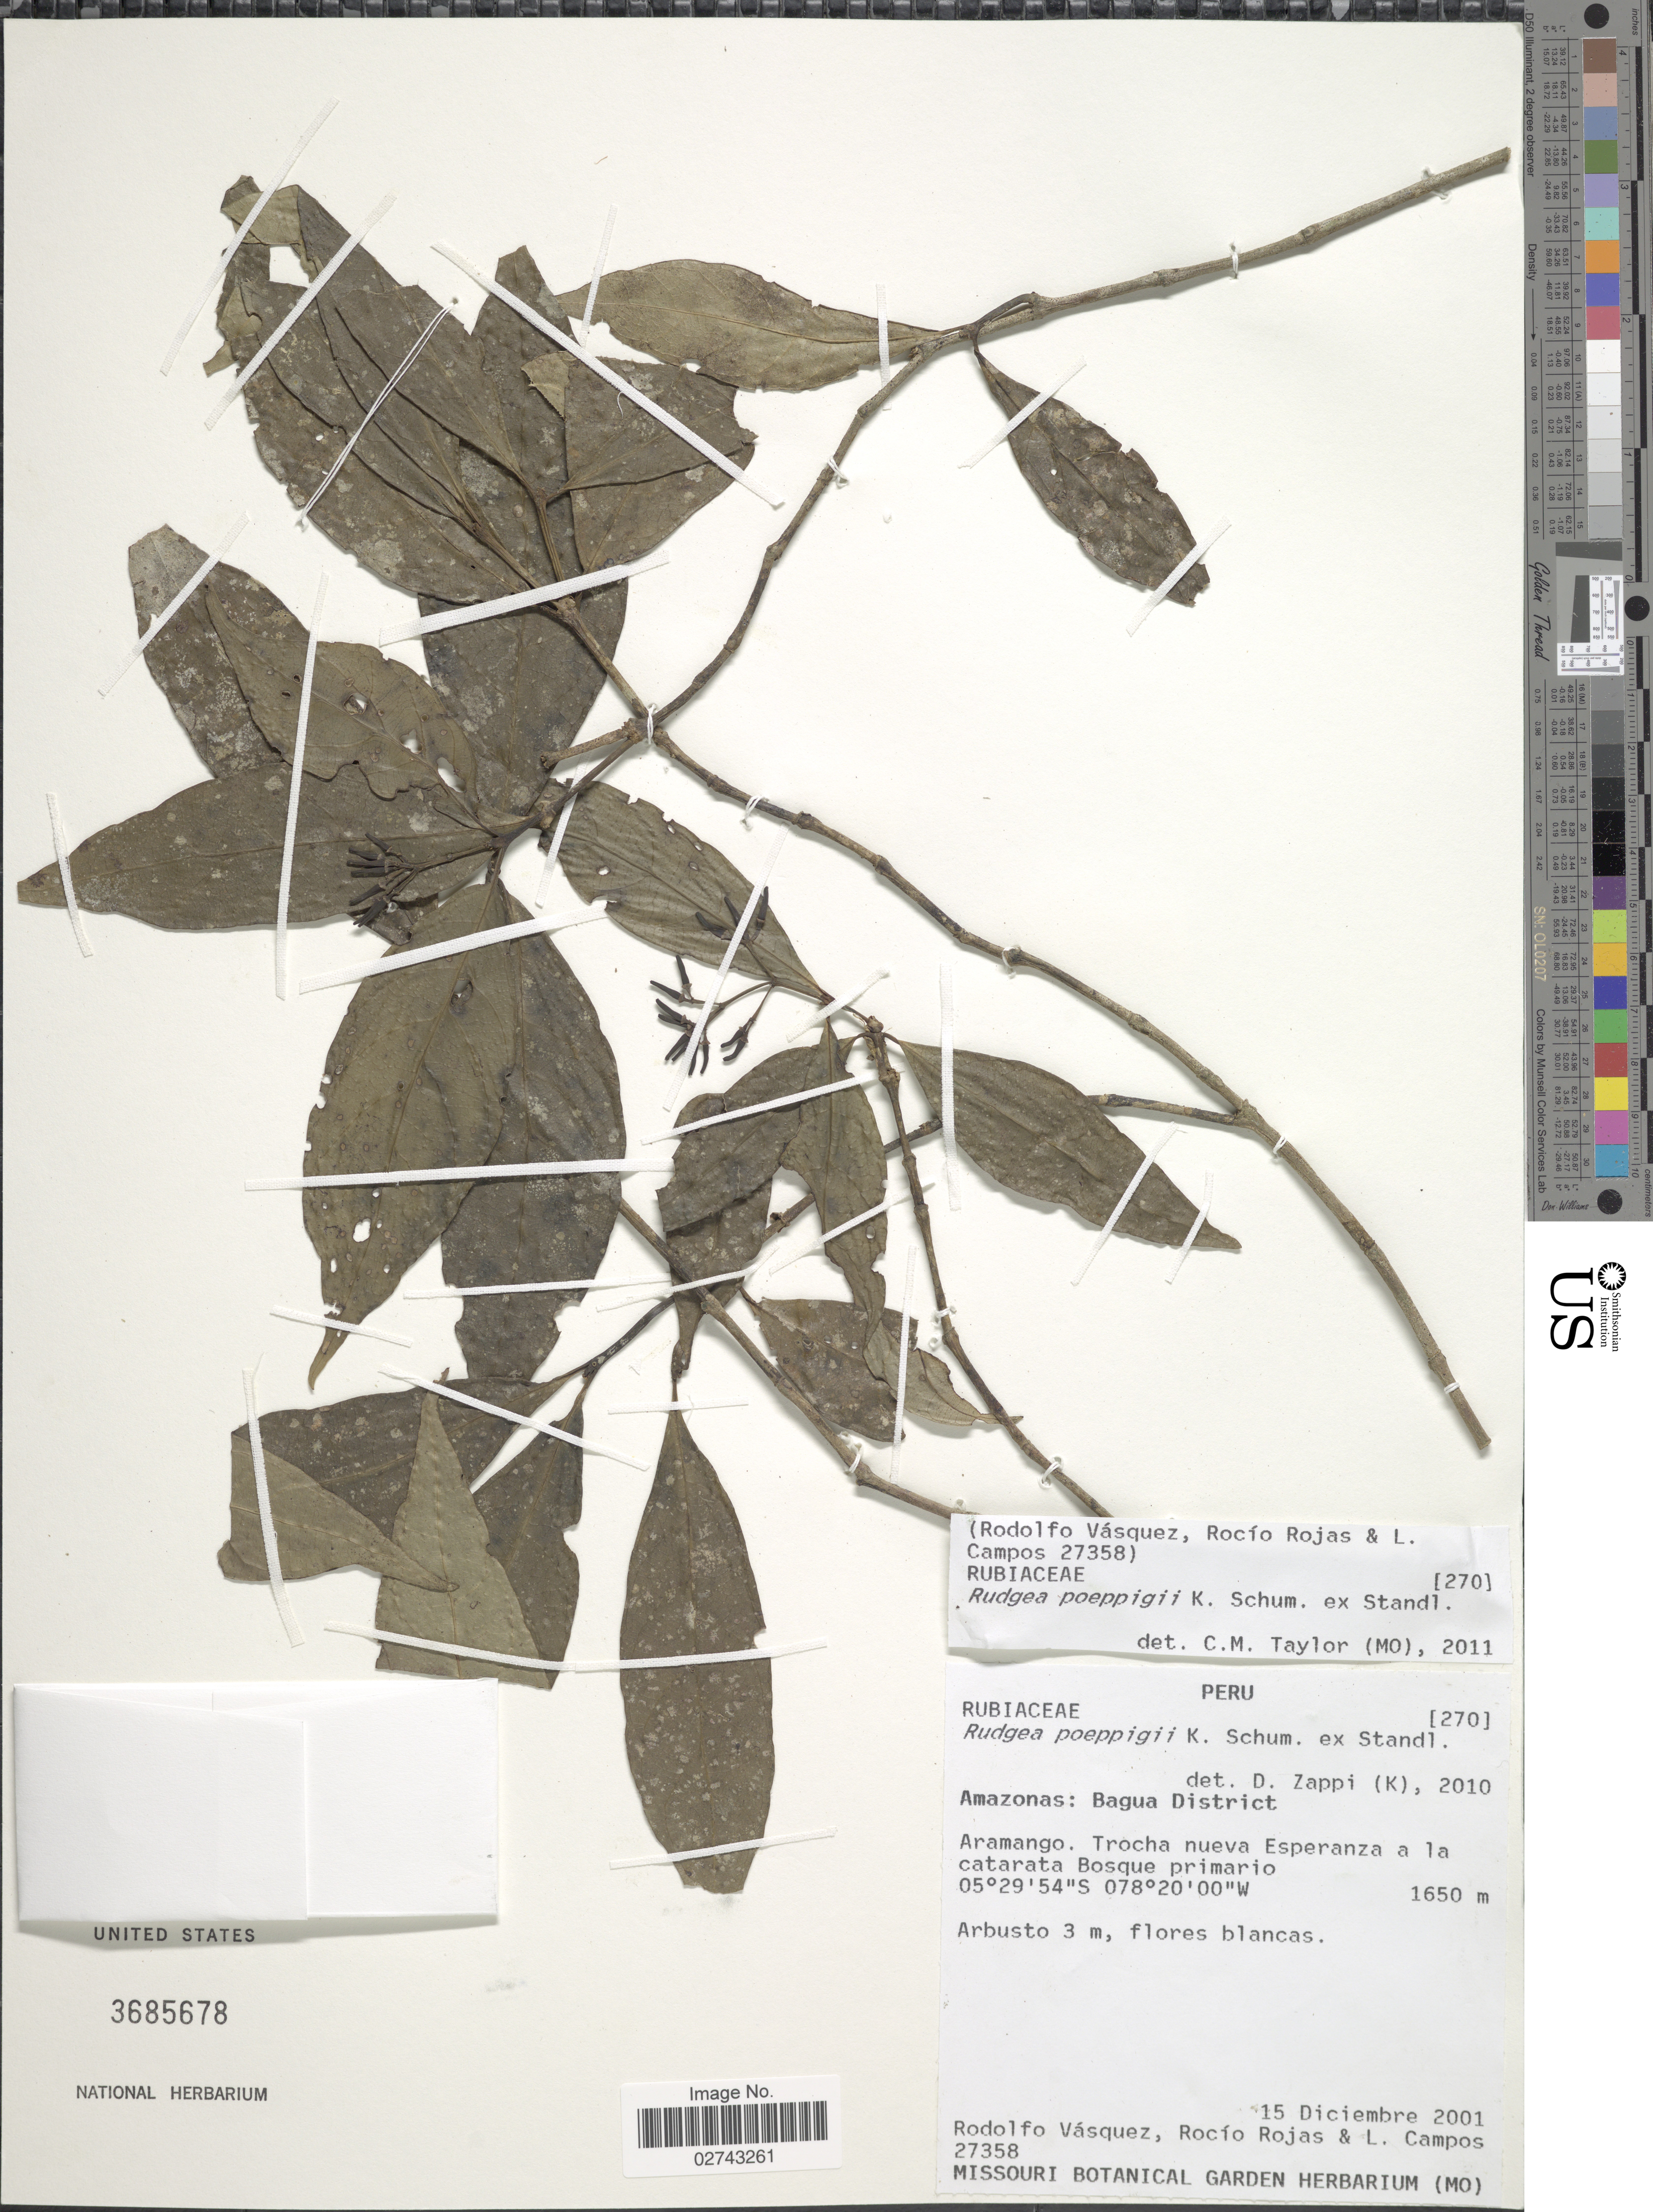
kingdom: Plantae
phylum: Tracheophyta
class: Magnoliopsida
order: Gentianales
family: Rubiaceae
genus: Rudgea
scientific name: Rudgea poeppigii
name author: Schum.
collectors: R. Vásquez, R. Rojas & L. Campos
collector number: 27358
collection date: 2001-12-15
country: Peru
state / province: Amazonas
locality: Bagua District, Aramango. Trocha nueva Esperanza à la catarata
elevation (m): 1650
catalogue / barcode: US 3685678